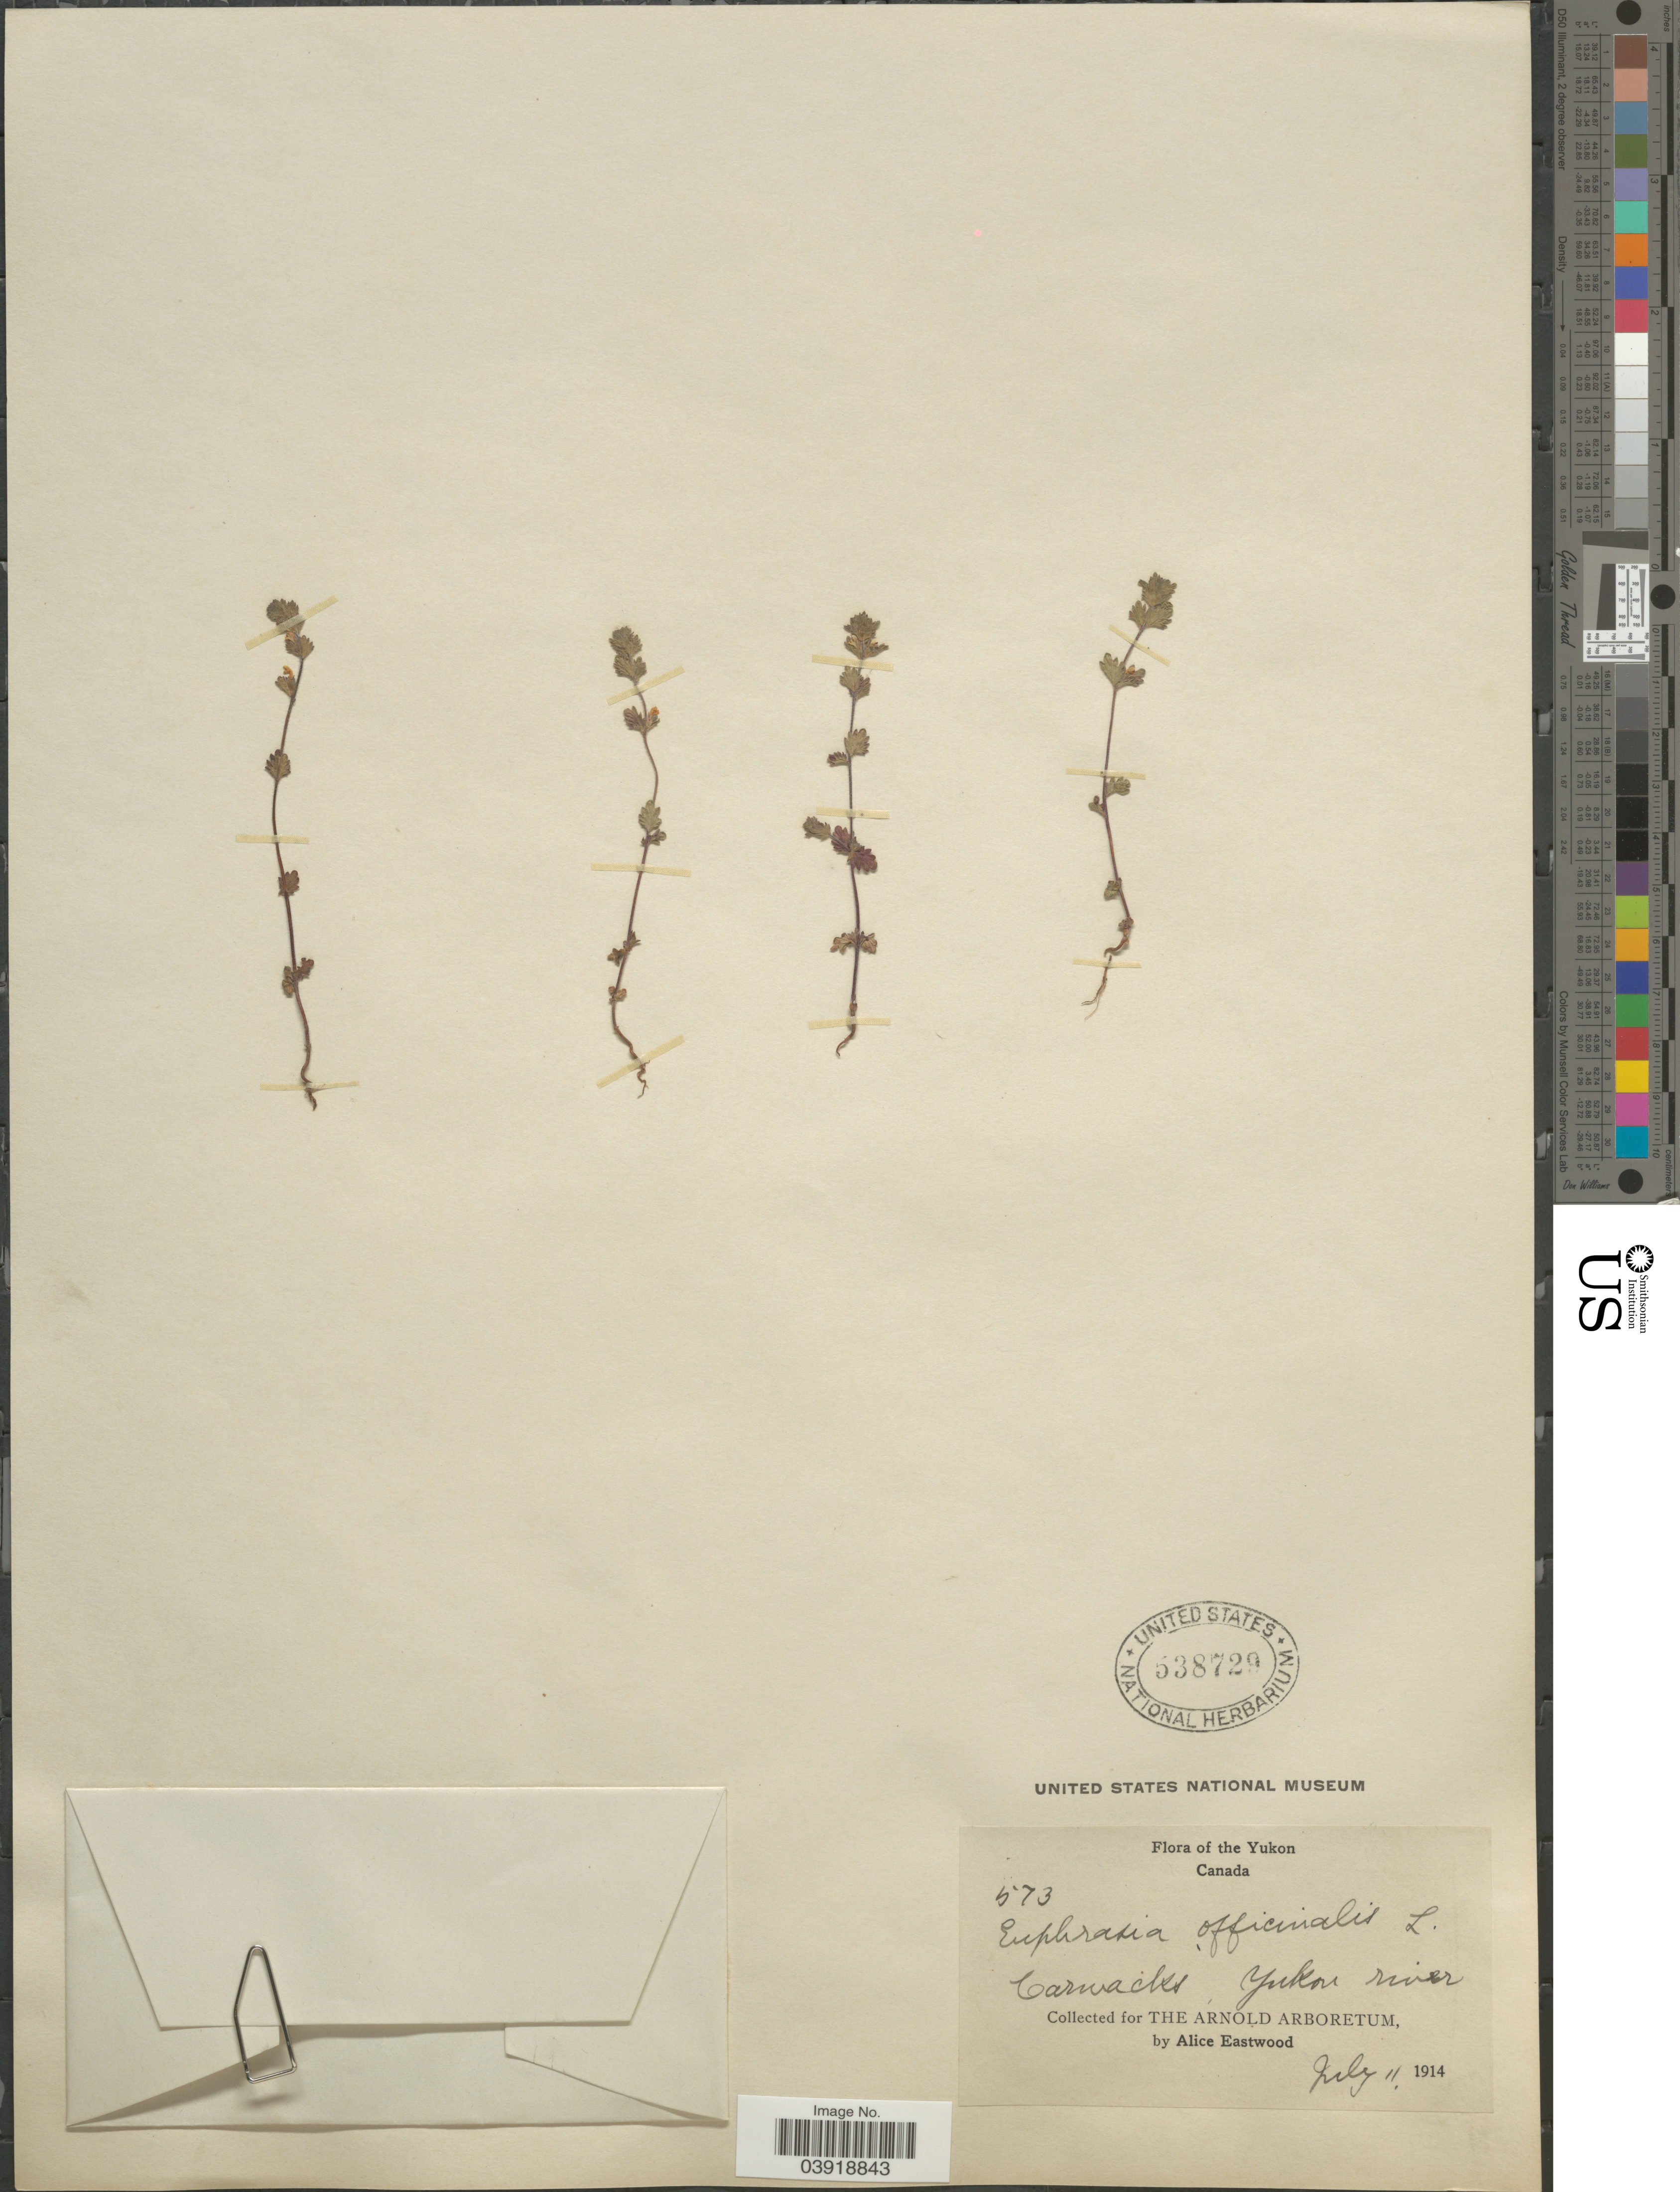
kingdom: Plantae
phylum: Tracheophyta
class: Magnoliopsida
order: Lamiales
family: Orobanchaceae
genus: Euphrasia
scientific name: Euphrasia mollis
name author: (Ledeb.) Wettst.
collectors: A. Eastwood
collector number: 573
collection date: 1914-07-11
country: Canada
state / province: Yukon Territory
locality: The Yukon. Carmacks, Yukon river.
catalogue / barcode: US 538729